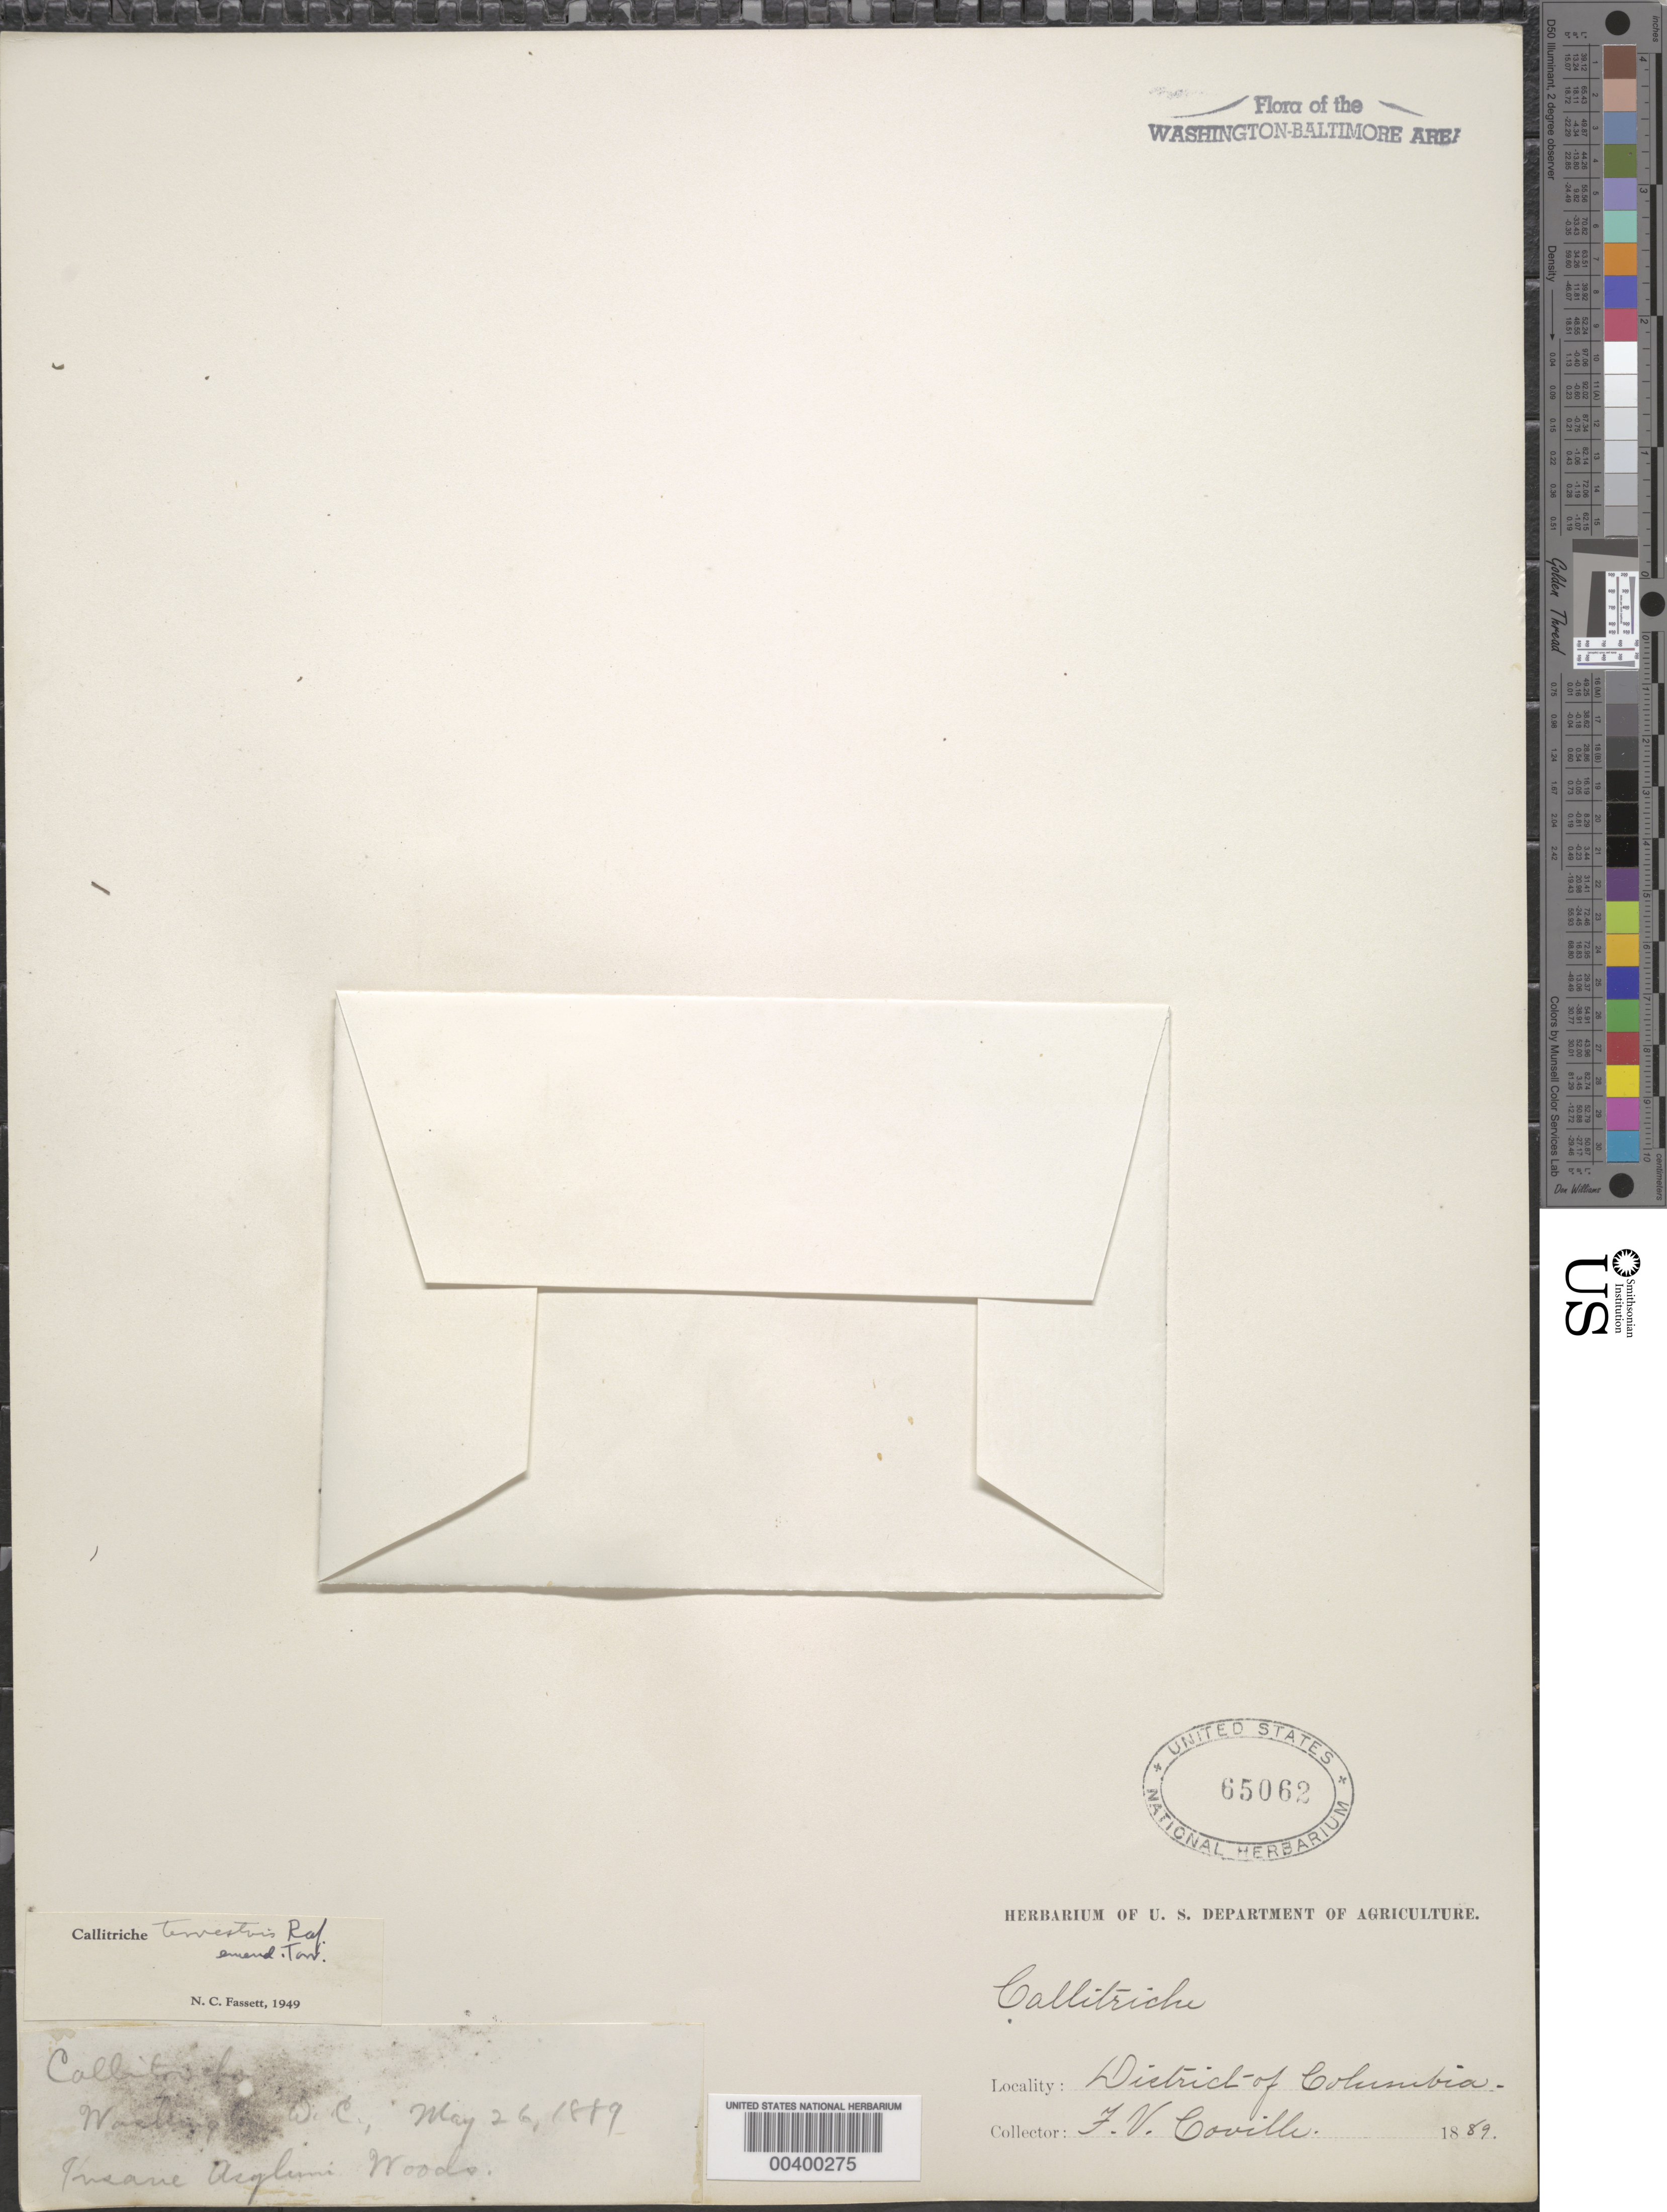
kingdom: Plantae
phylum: Tracheophyta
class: Magnoliopsida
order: Lamiales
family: Plantaginaceae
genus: Callitriche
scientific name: Callitriche terrestris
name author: Raf.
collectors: F. V. Coville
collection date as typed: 26 May 1889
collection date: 1889-05-26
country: United States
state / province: District of Columbia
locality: Insane Asylum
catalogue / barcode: US 65062